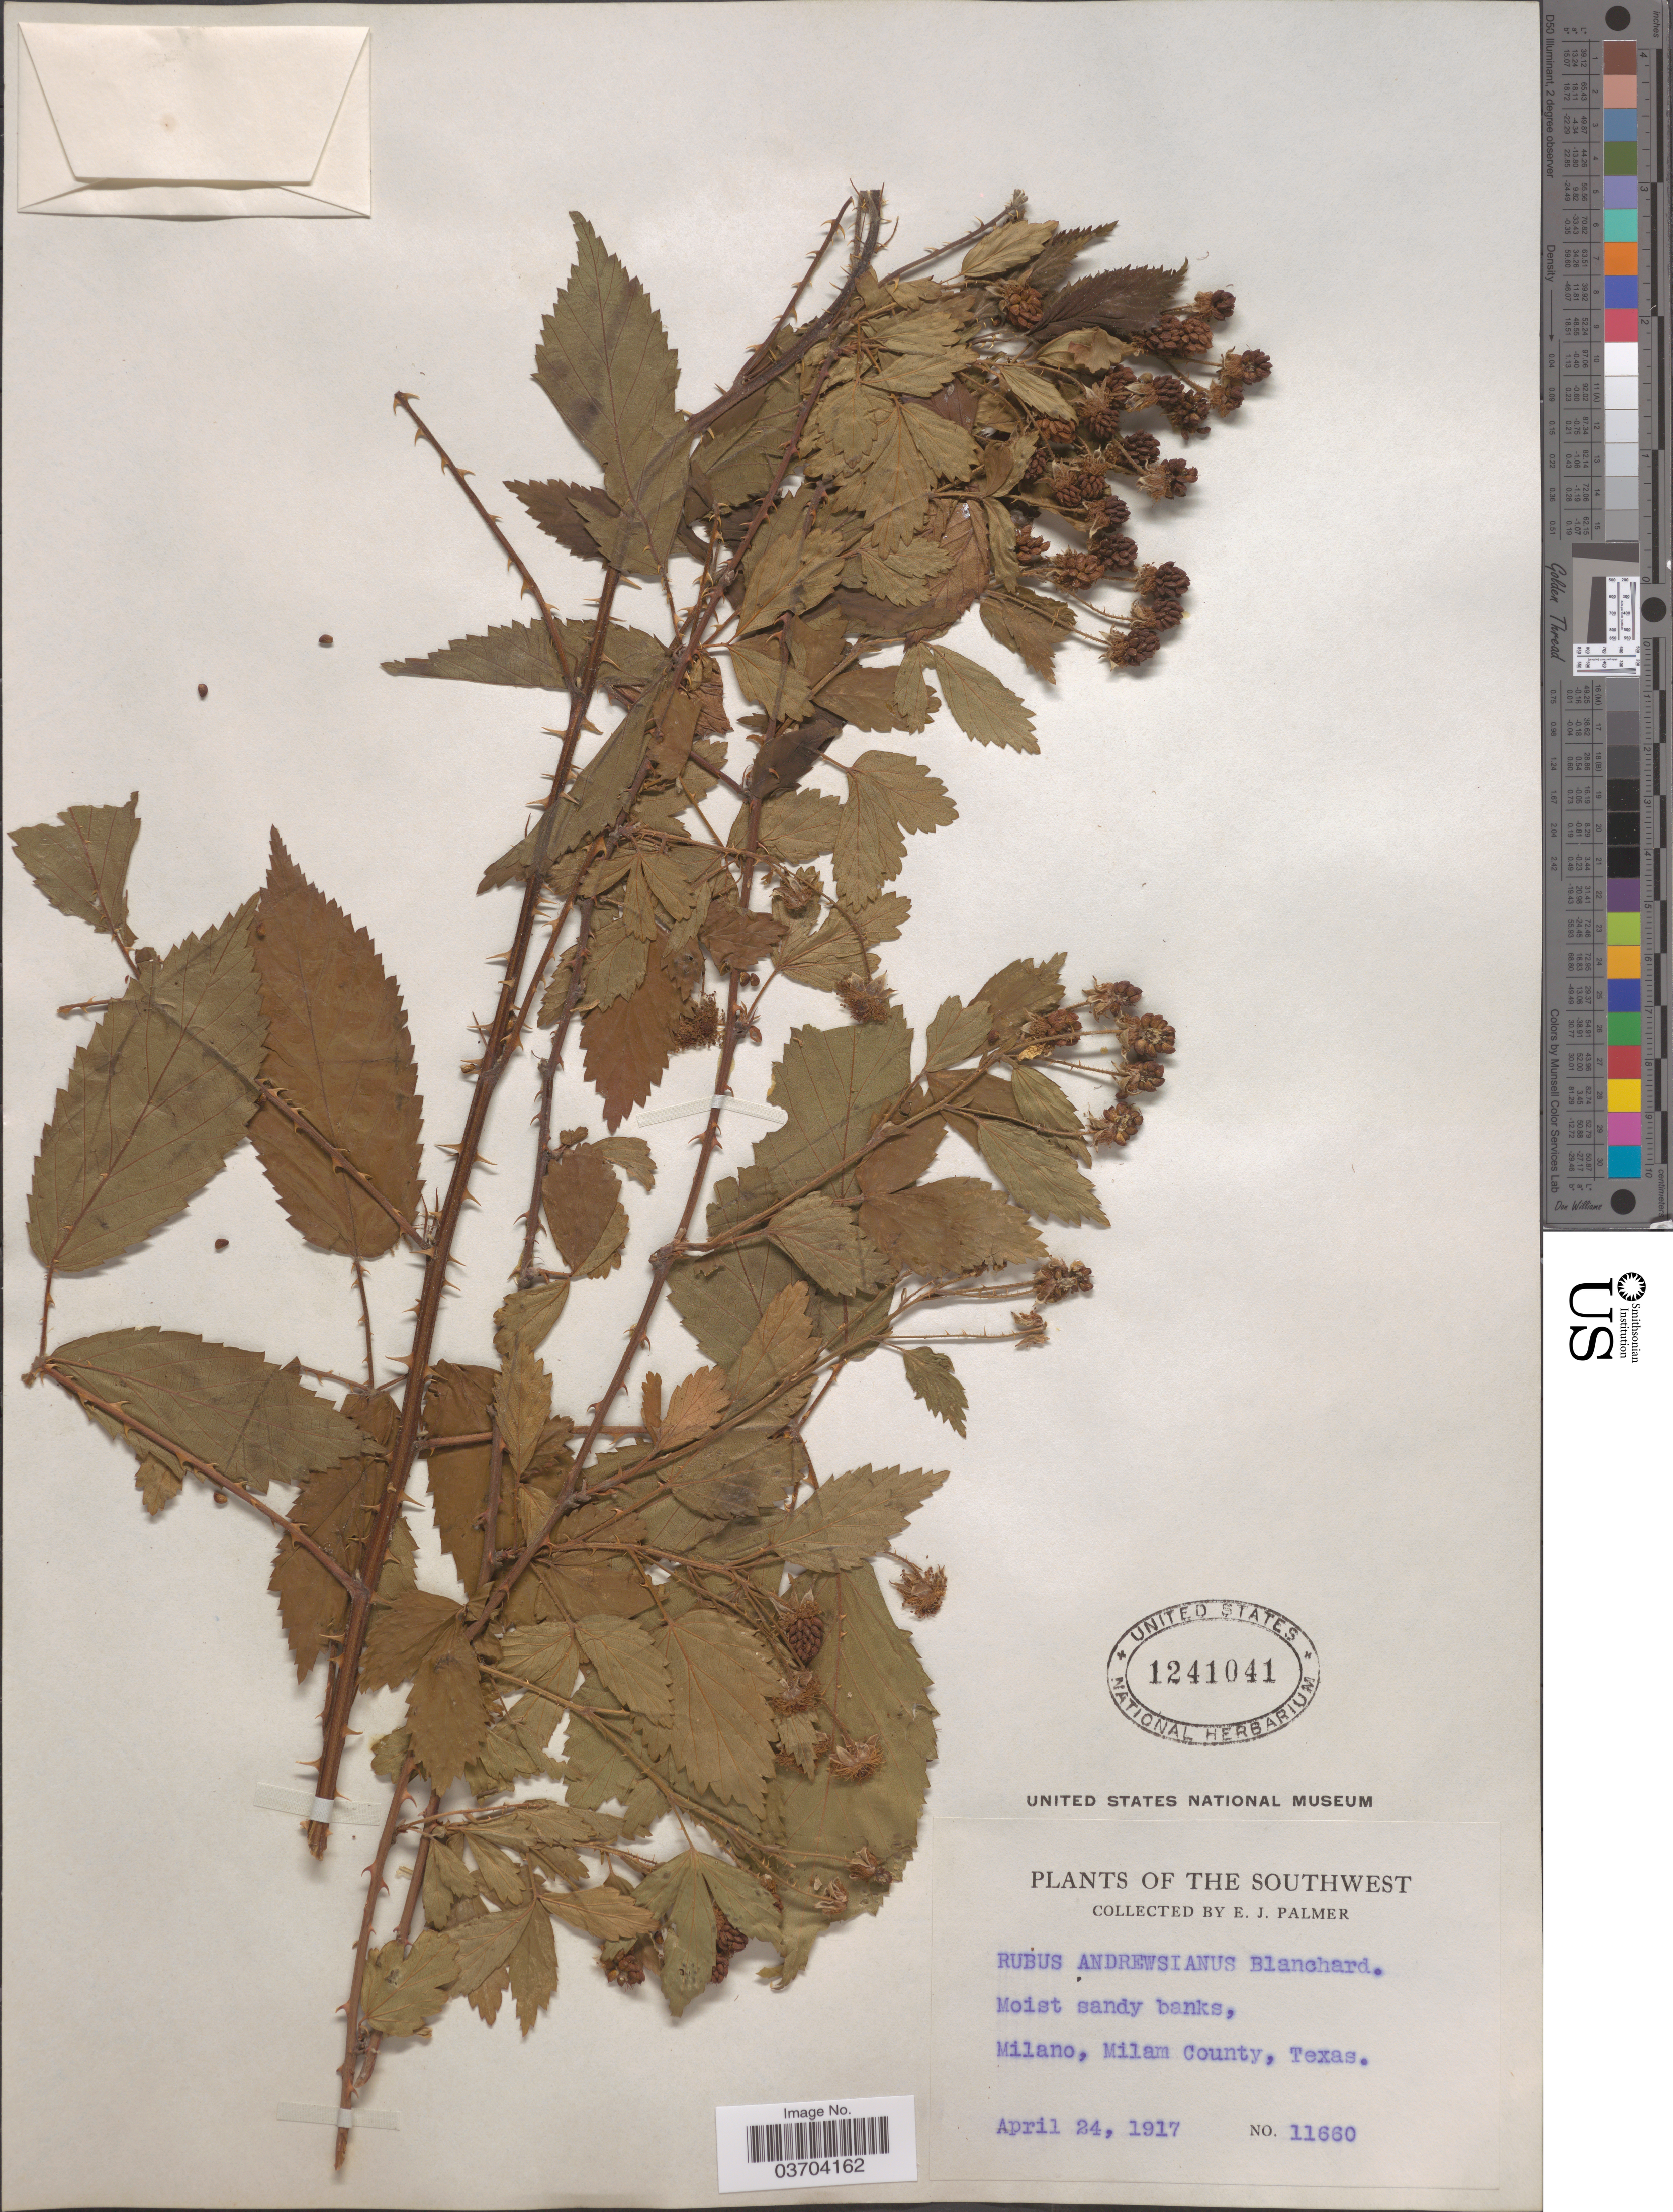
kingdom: Plantae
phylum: Tracheophyta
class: Magnoliopsida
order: Rosales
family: Rosaceae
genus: Rubus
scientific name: Rubus andrewsianus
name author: Blanch.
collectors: E. J. Palmer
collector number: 11660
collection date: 1917-04-24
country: United States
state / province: Texas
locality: The Southwest. Milano, Milam County.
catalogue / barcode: US 1241041